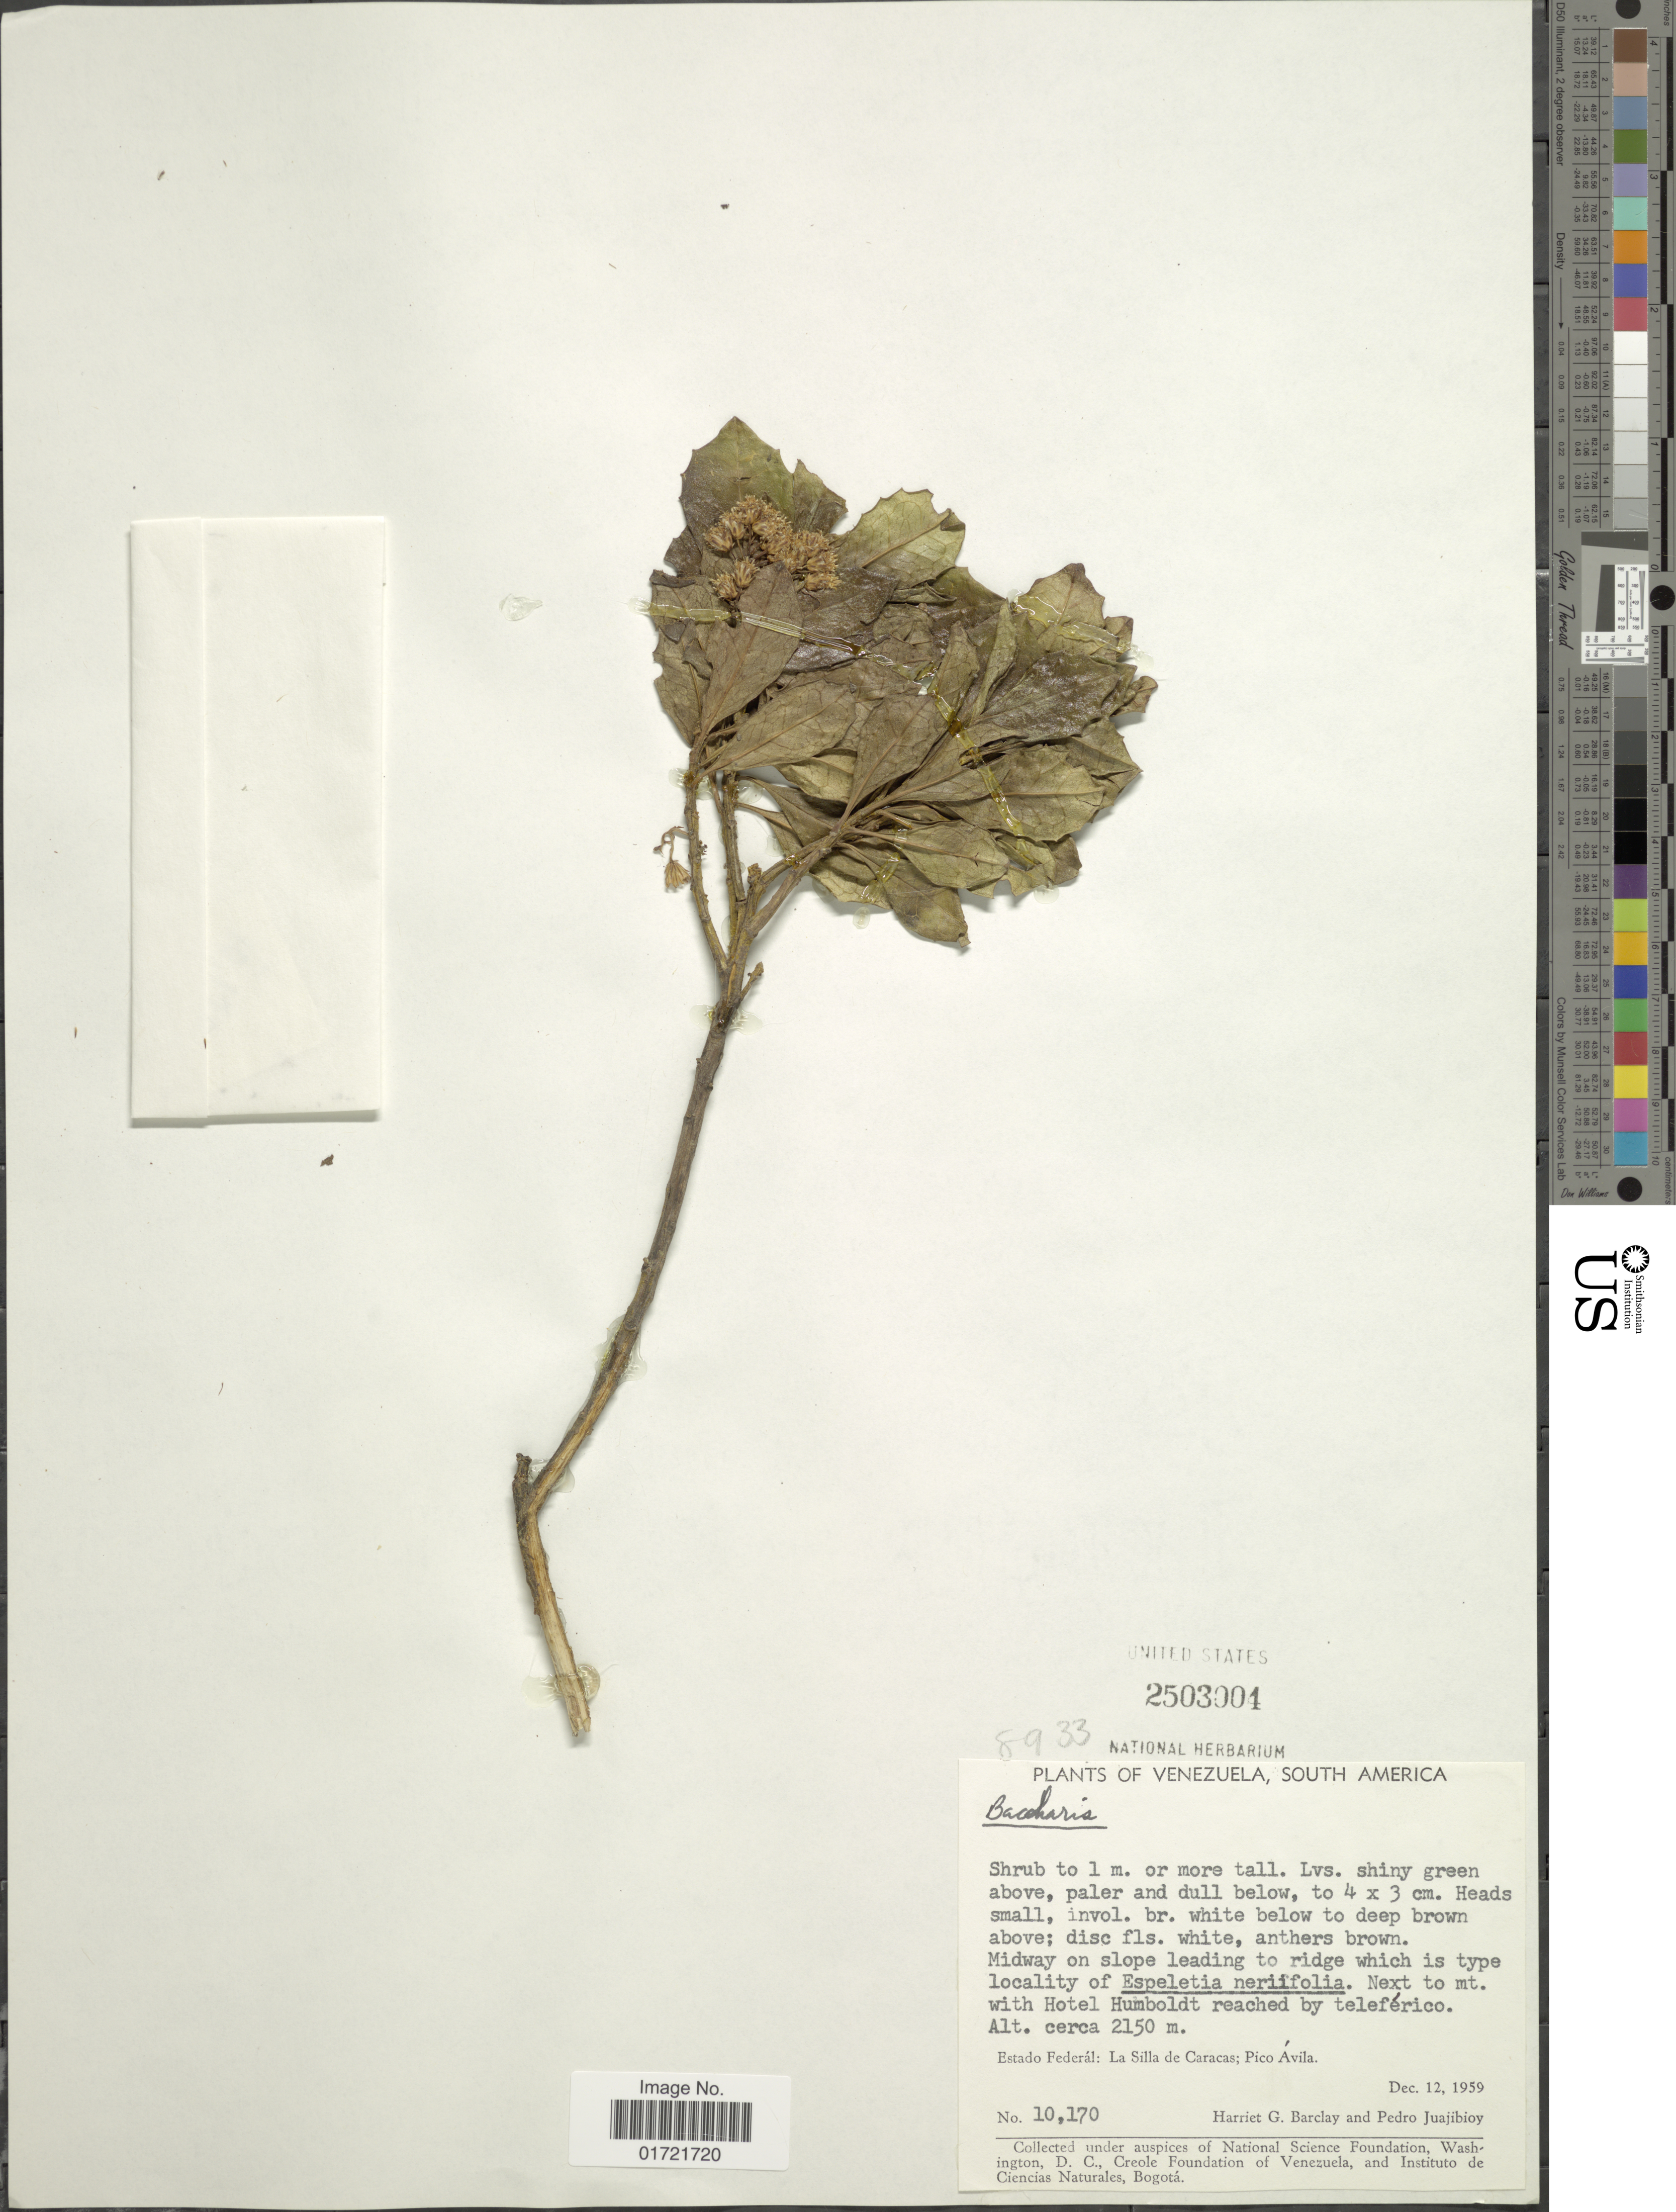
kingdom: Plantae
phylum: Tracheophyta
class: Magnoliopsida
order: Asterales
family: Asteraceae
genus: Baccharis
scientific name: Baccharis sp.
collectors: H. G. Barclay & P. Juajibioy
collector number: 10170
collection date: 1959-12-12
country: Venezuela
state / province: Distrito Federal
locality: Next to mt. with Hotel Humboldt reached by teleferico, Estado Federal: La Silla de Caracas; Pico Avila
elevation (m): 2150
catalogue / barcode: US 2503004